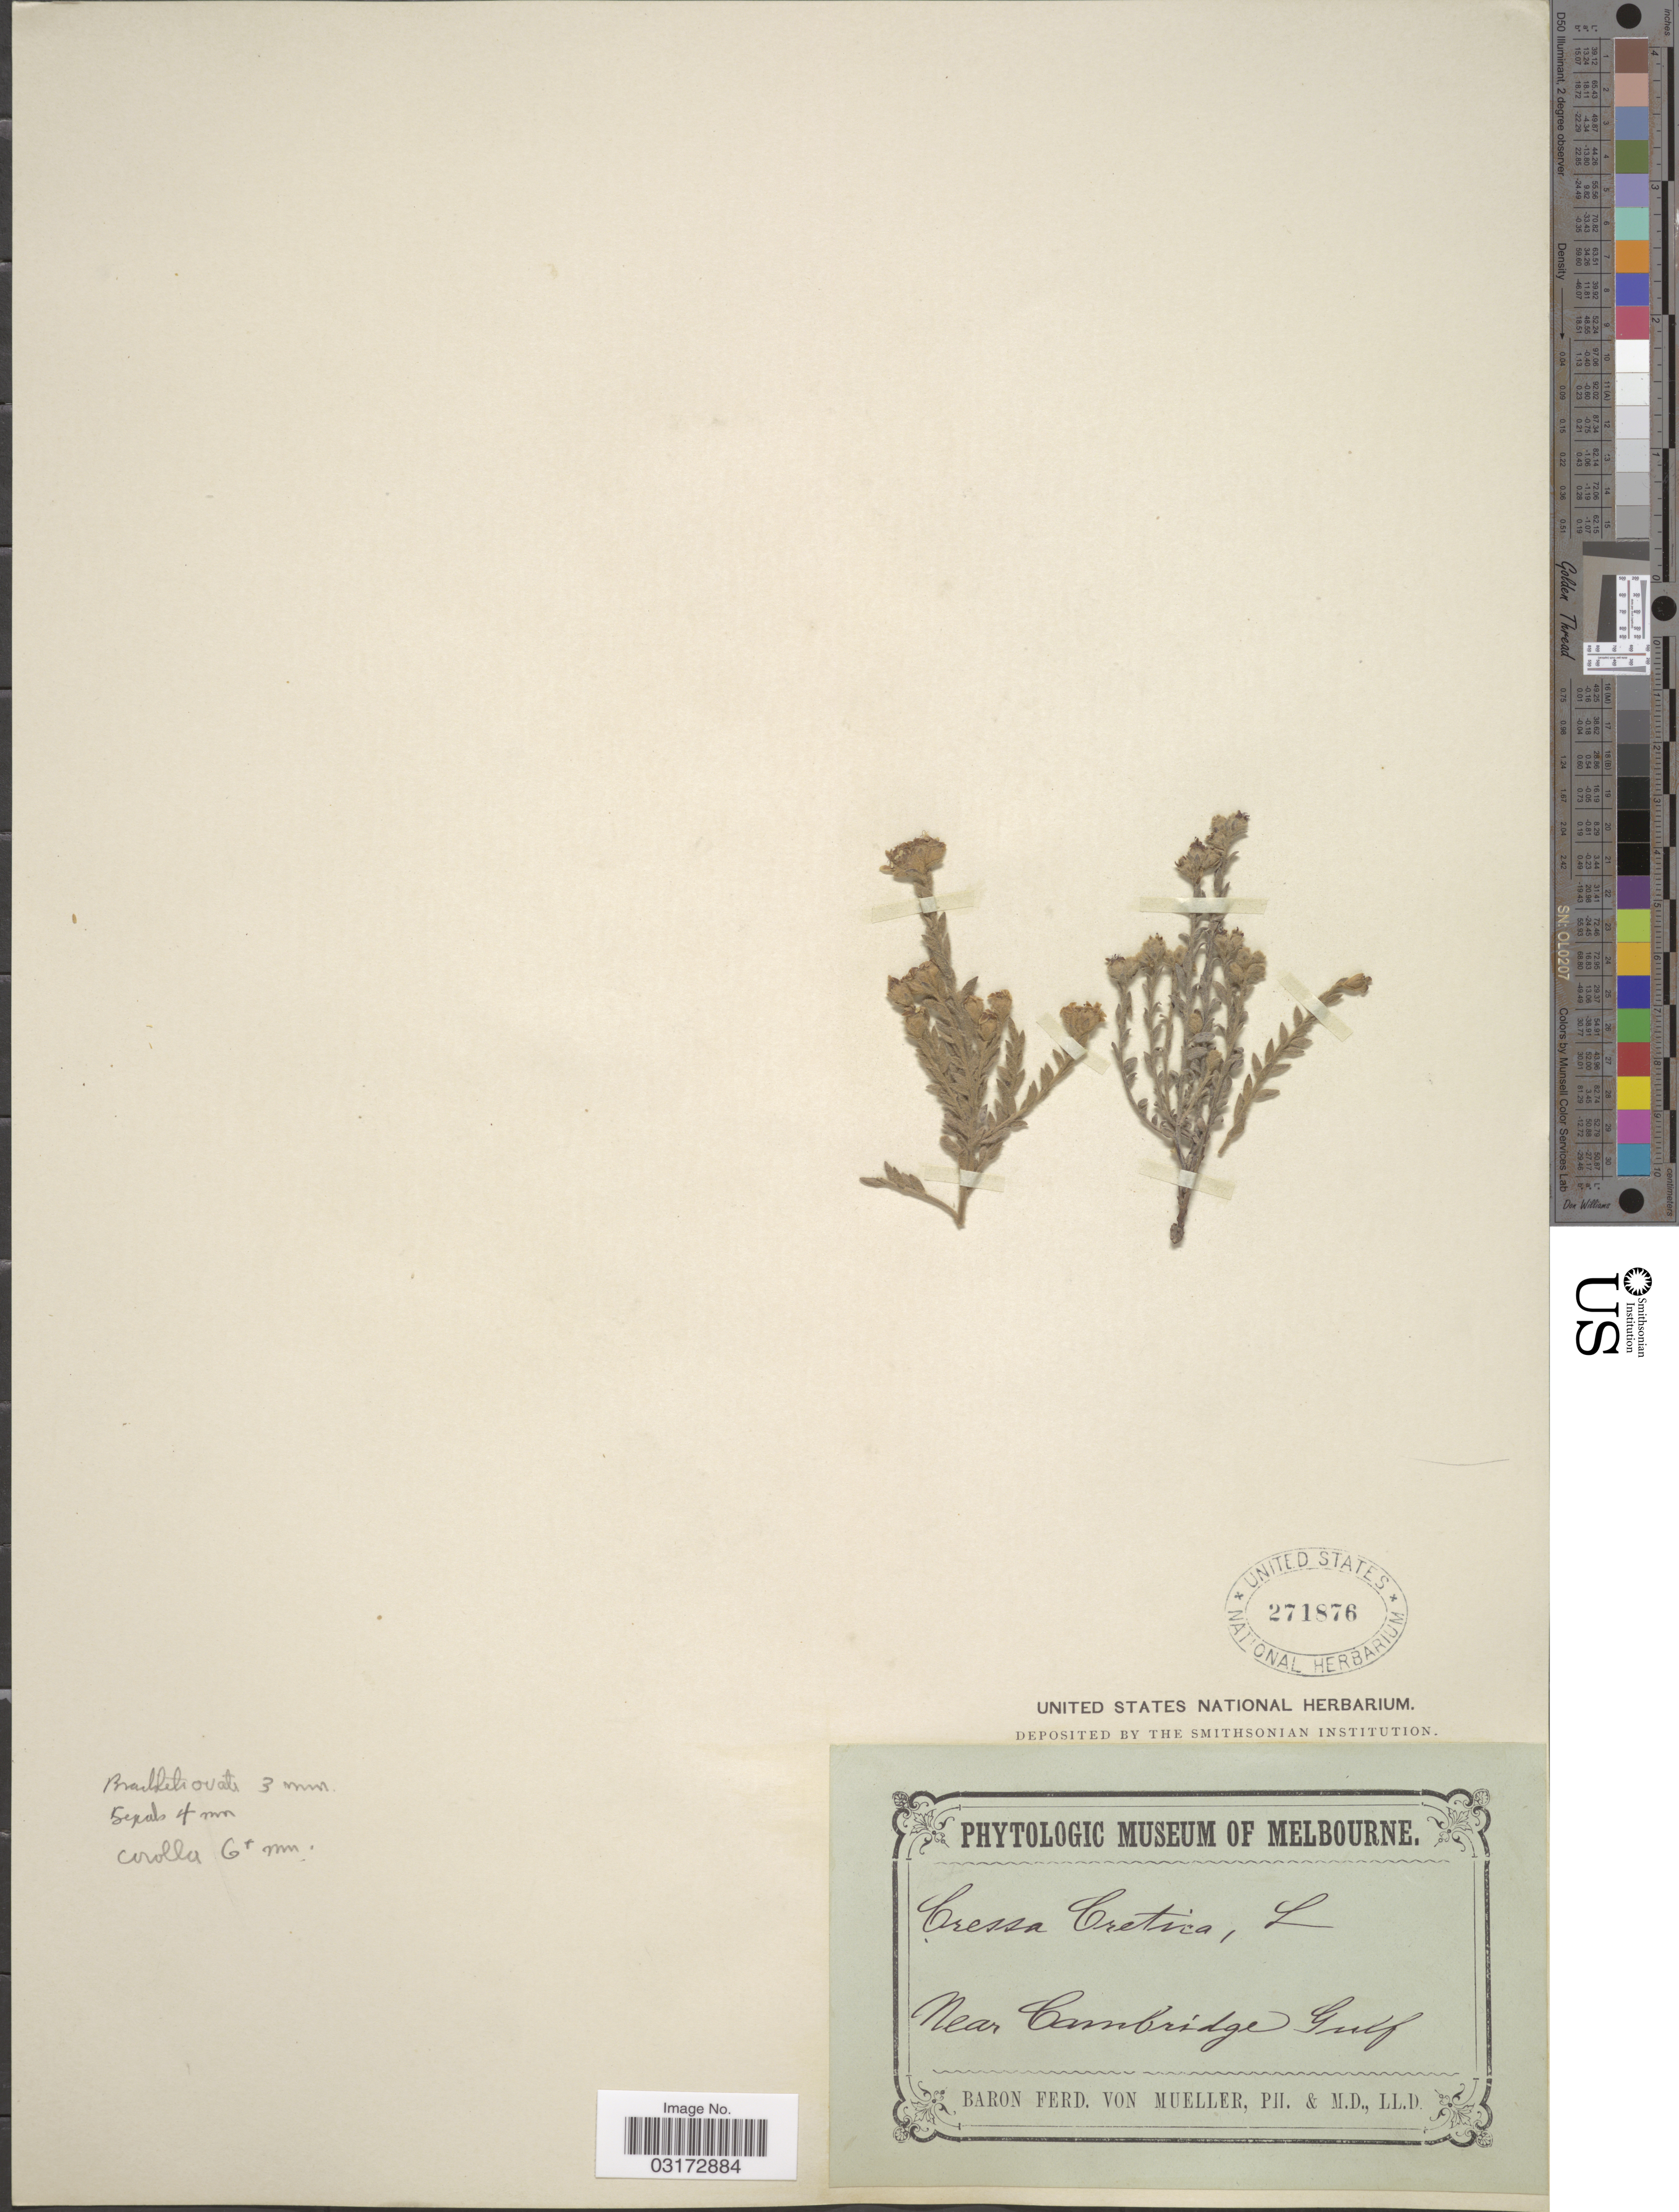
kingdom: Plantae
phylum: Tracheophyta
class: Magnoliopsida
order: Solanales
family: Convolvulaceae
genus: Cressa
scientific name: Cressa australis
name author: R. Br.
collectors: F. Mueller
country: Australia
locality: Near Cambridge Gulf.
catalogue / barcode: US 271876